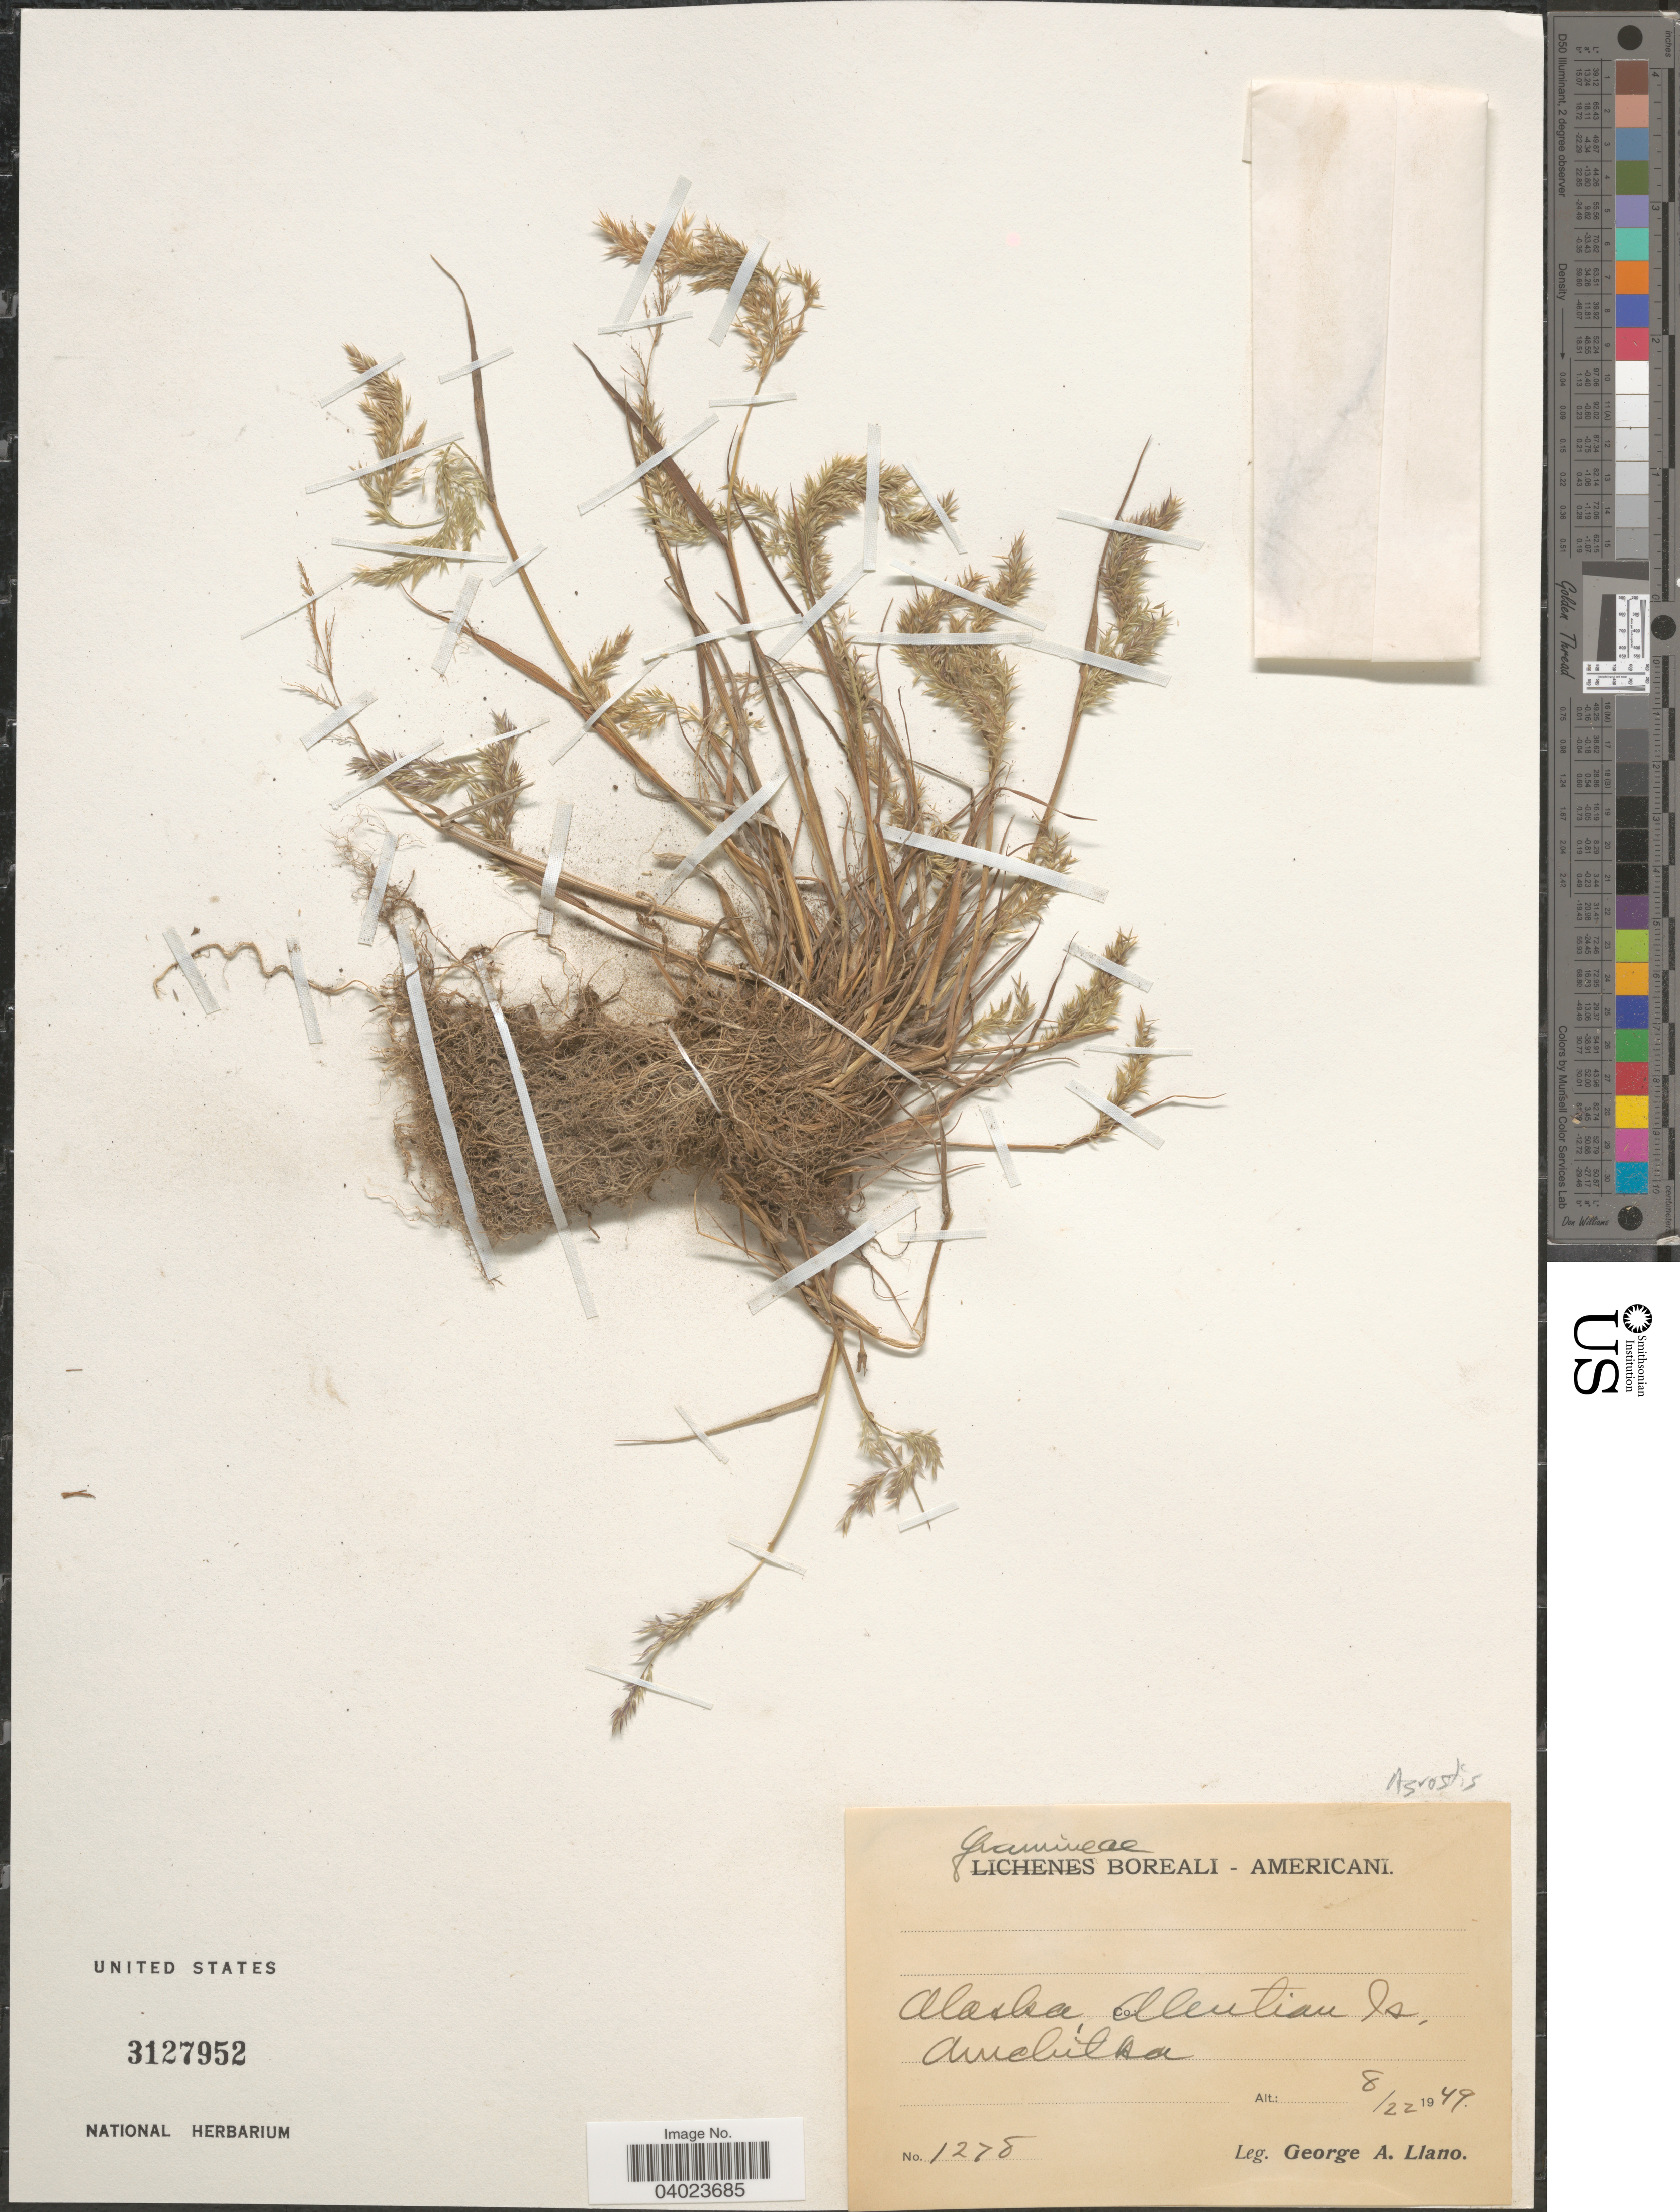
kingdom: Plantae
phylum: Tracheophyta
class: Liliopsida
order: Poales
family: Poaceae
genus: Agrostis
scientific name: Agrostis sp.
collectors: G. Llano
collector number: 1278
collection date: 1949-08-22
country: United States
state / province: Alaska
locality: Aleutian Is. Amchitka.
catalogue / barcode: US 3127952